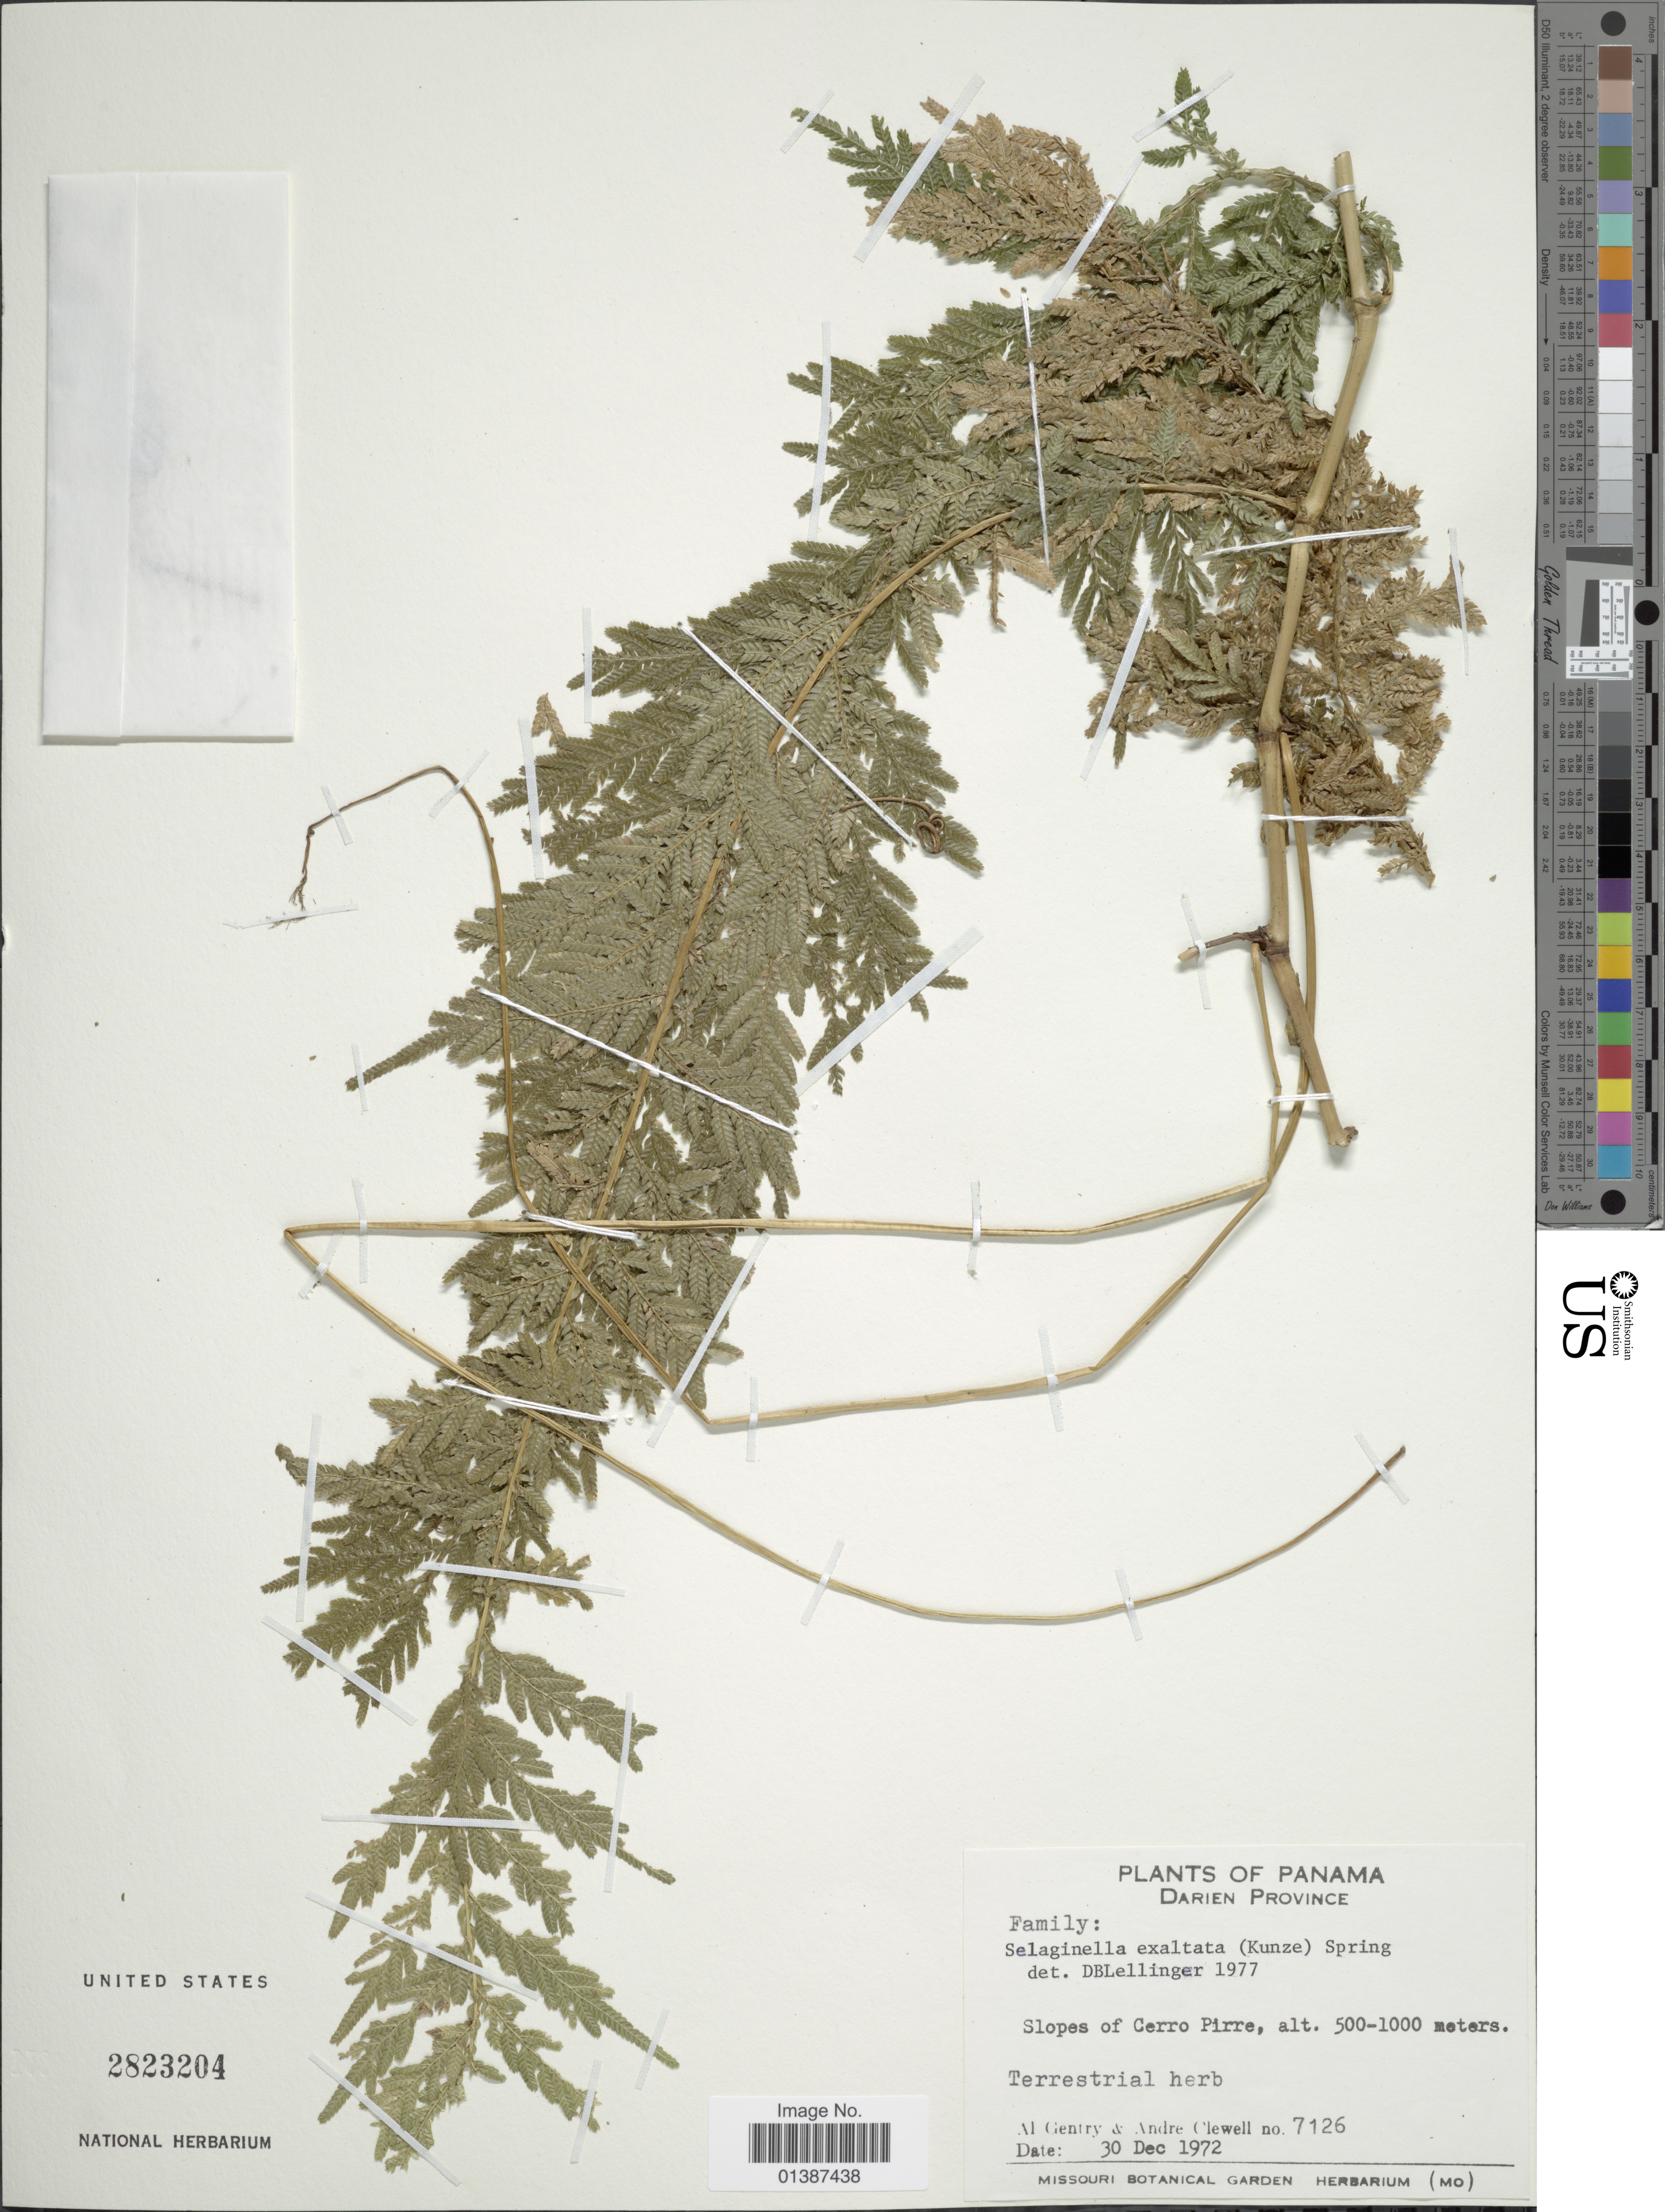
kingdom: Plantae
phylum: Tracheophyta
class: Lycopodiopsida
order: Selaginellales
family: Selaginellaceae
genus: Selaginella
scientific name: Selaginella exaltata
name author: (Kunze) Spring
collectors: A. H. Gentry & A. Clewell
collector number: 7126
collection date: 1972-12-30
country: Panama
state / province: Darién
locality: Darien Province, Slopes of Cerro Pirre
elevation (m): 500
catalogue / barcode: US 2823204